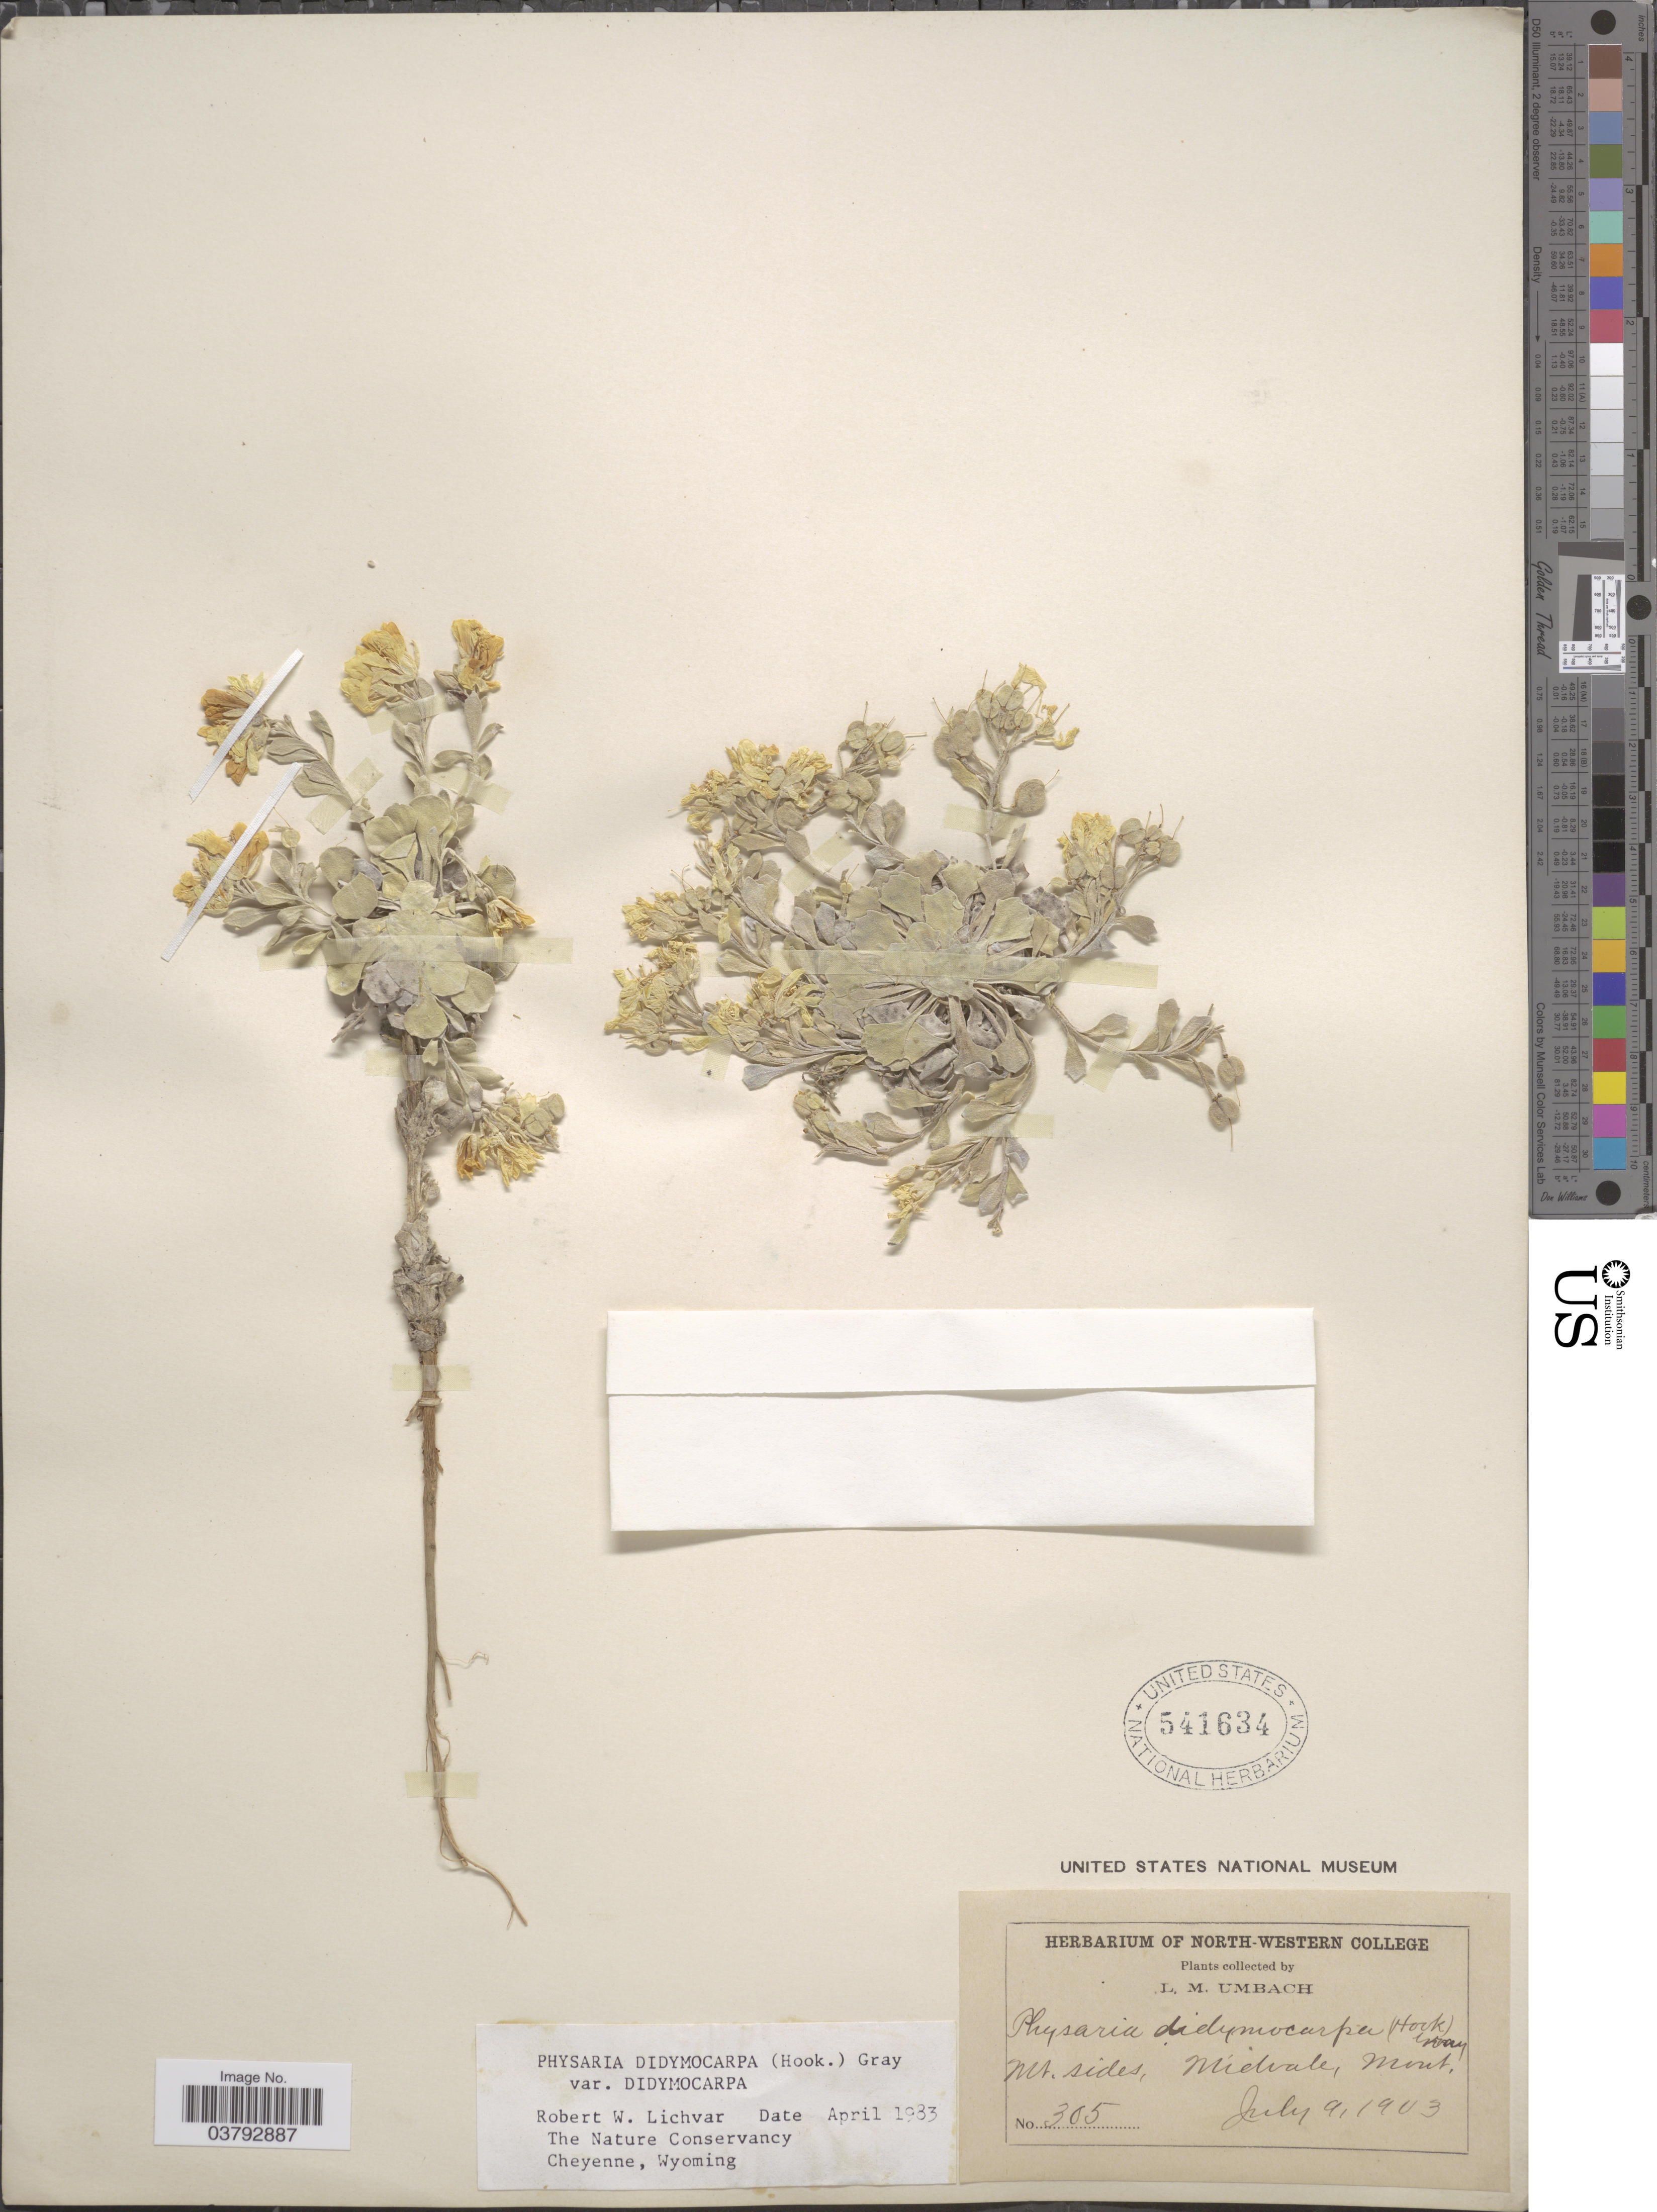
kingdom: Plantae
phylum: Tracheophyta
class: Magnoliopsida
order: Brassicales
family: Brassicaceae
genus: Physaria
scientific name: Physaria didymocarpa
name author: (Hook.) A. Gray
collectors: L. M. Umbach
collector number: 305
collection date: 1903-07-09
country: United States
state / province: Montana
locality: Mt. sides, Midvale.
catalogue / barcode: US 541634